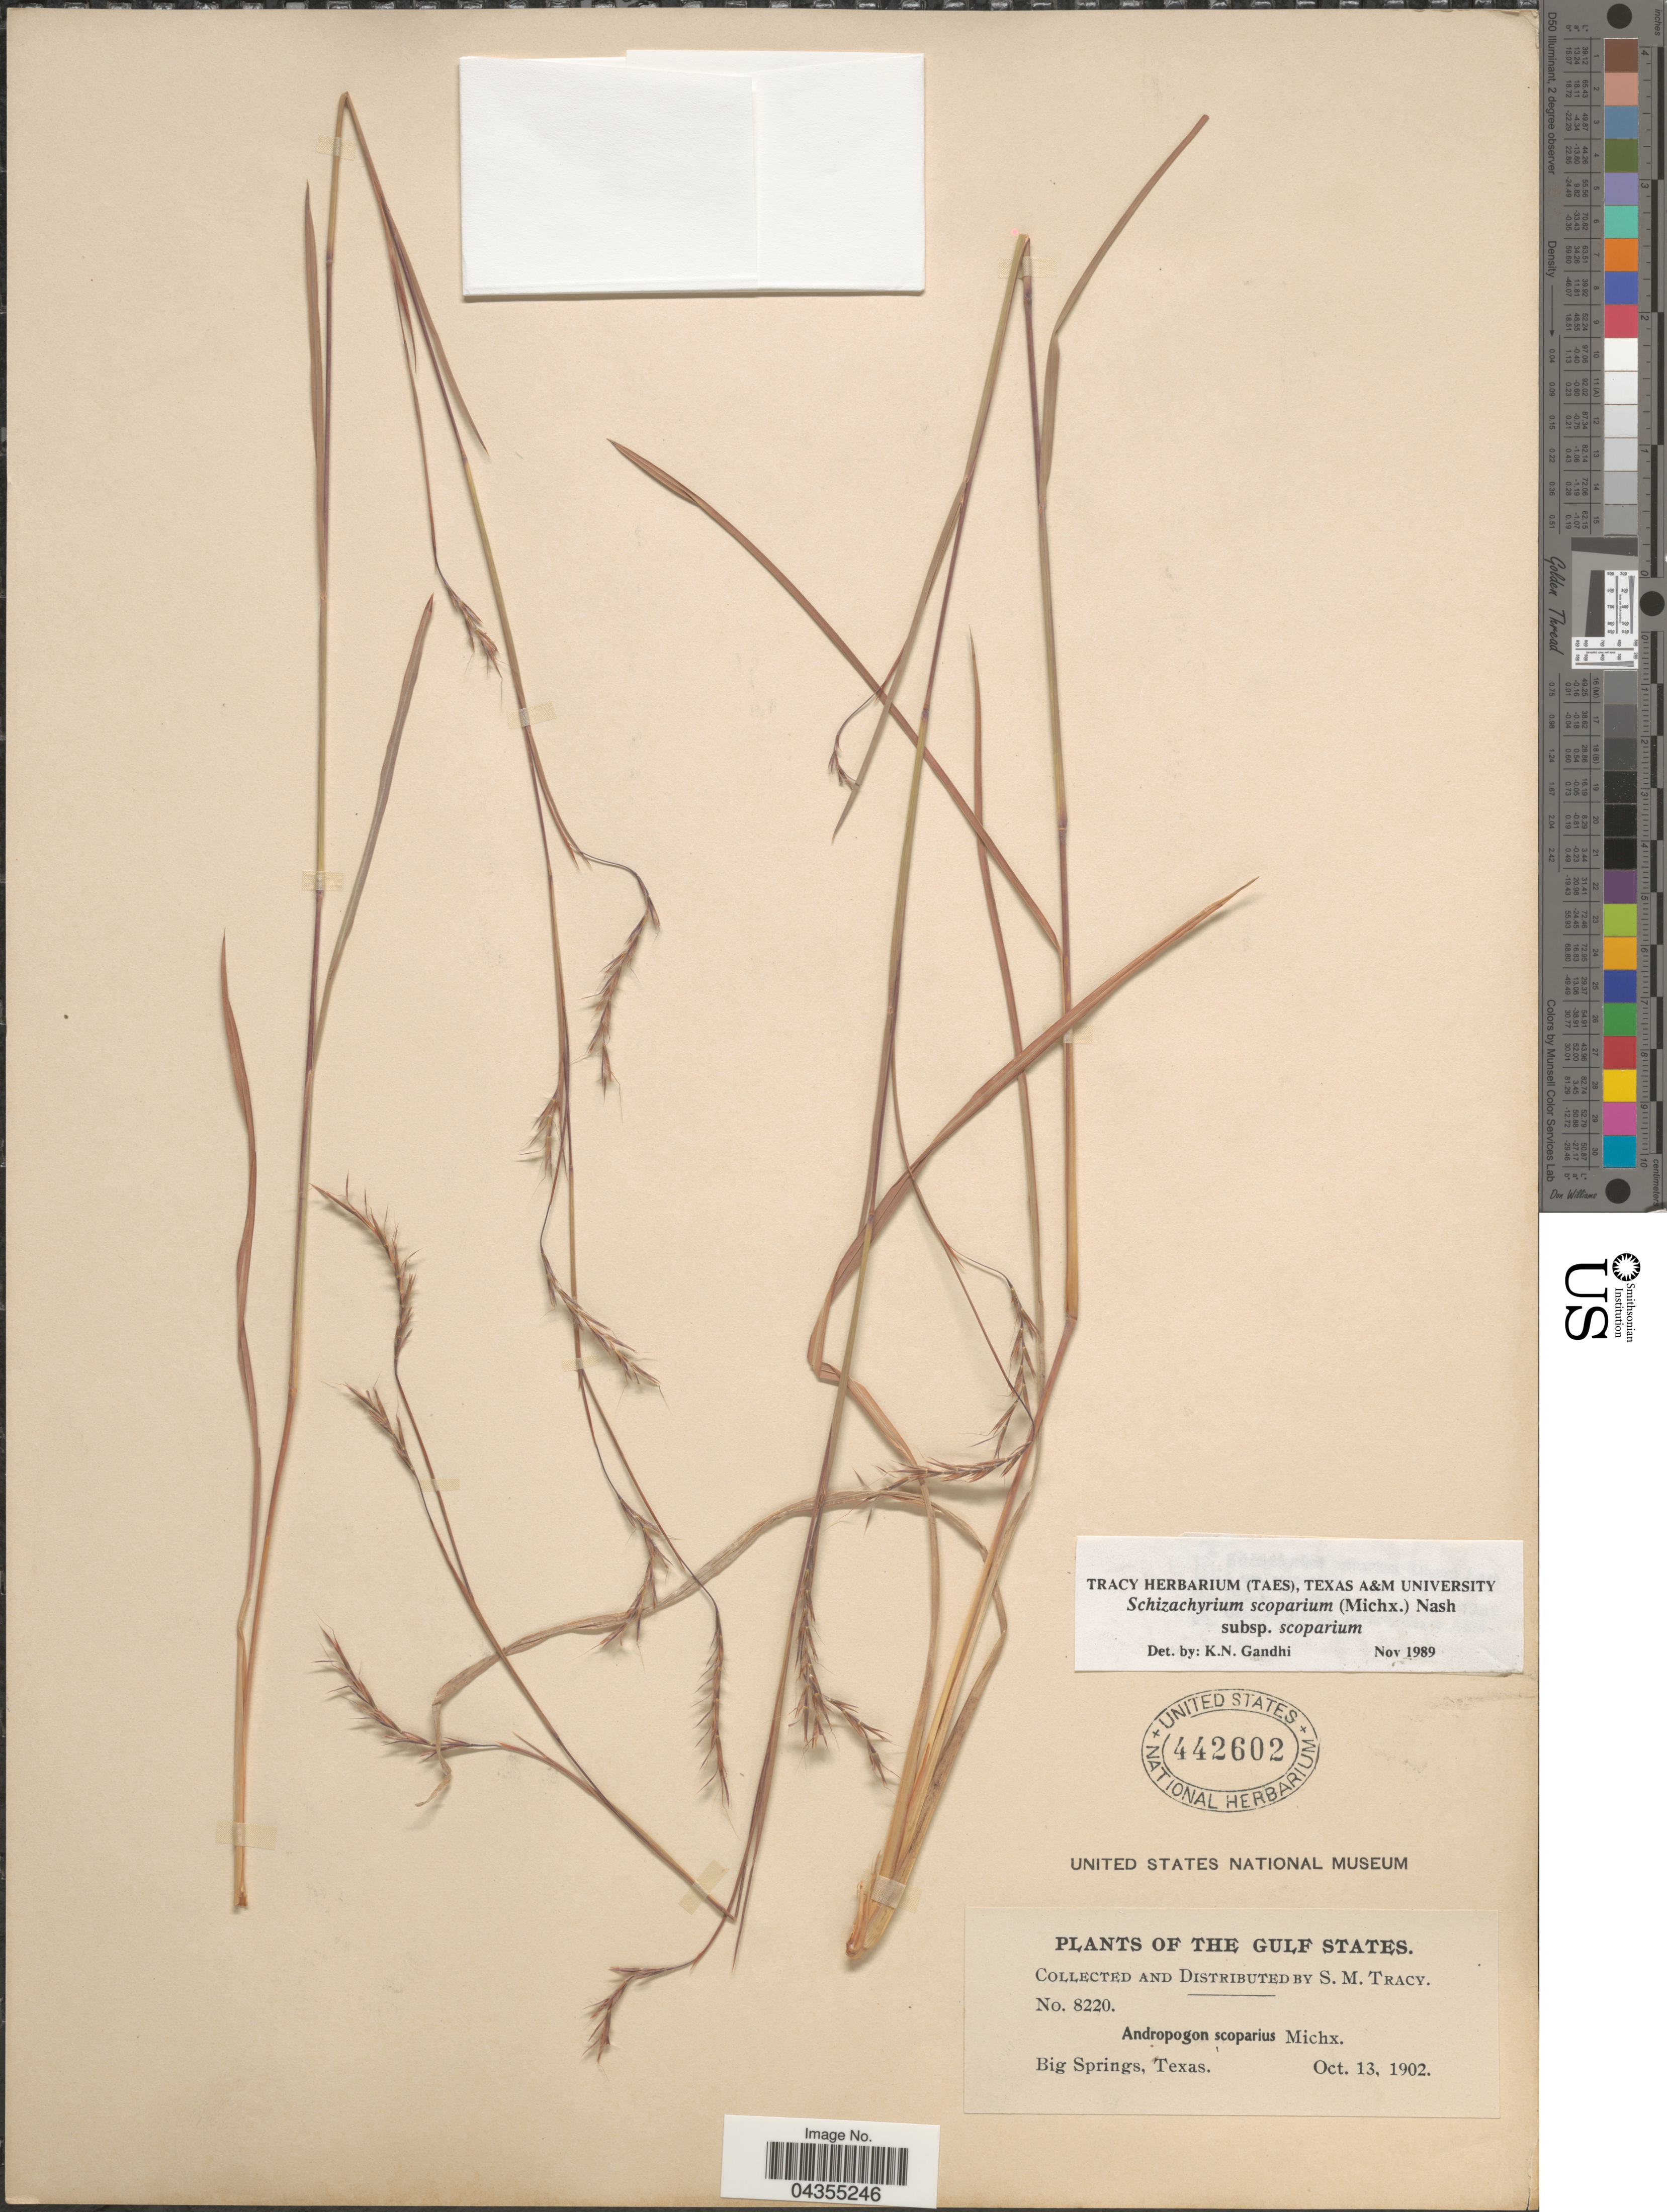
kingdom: Plantae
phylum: Tracheophyta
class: Liliopsida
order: Poales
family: Poaceae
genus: Schizachyrium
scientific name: Schizachyrium scoparium var. scoparium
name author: (Michx.) Nash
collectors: S. M. Tracy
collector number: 8220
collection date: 1902-10-13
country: United States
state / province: Texas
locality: The Gulf States. Big Springs.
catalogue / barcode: US 442602